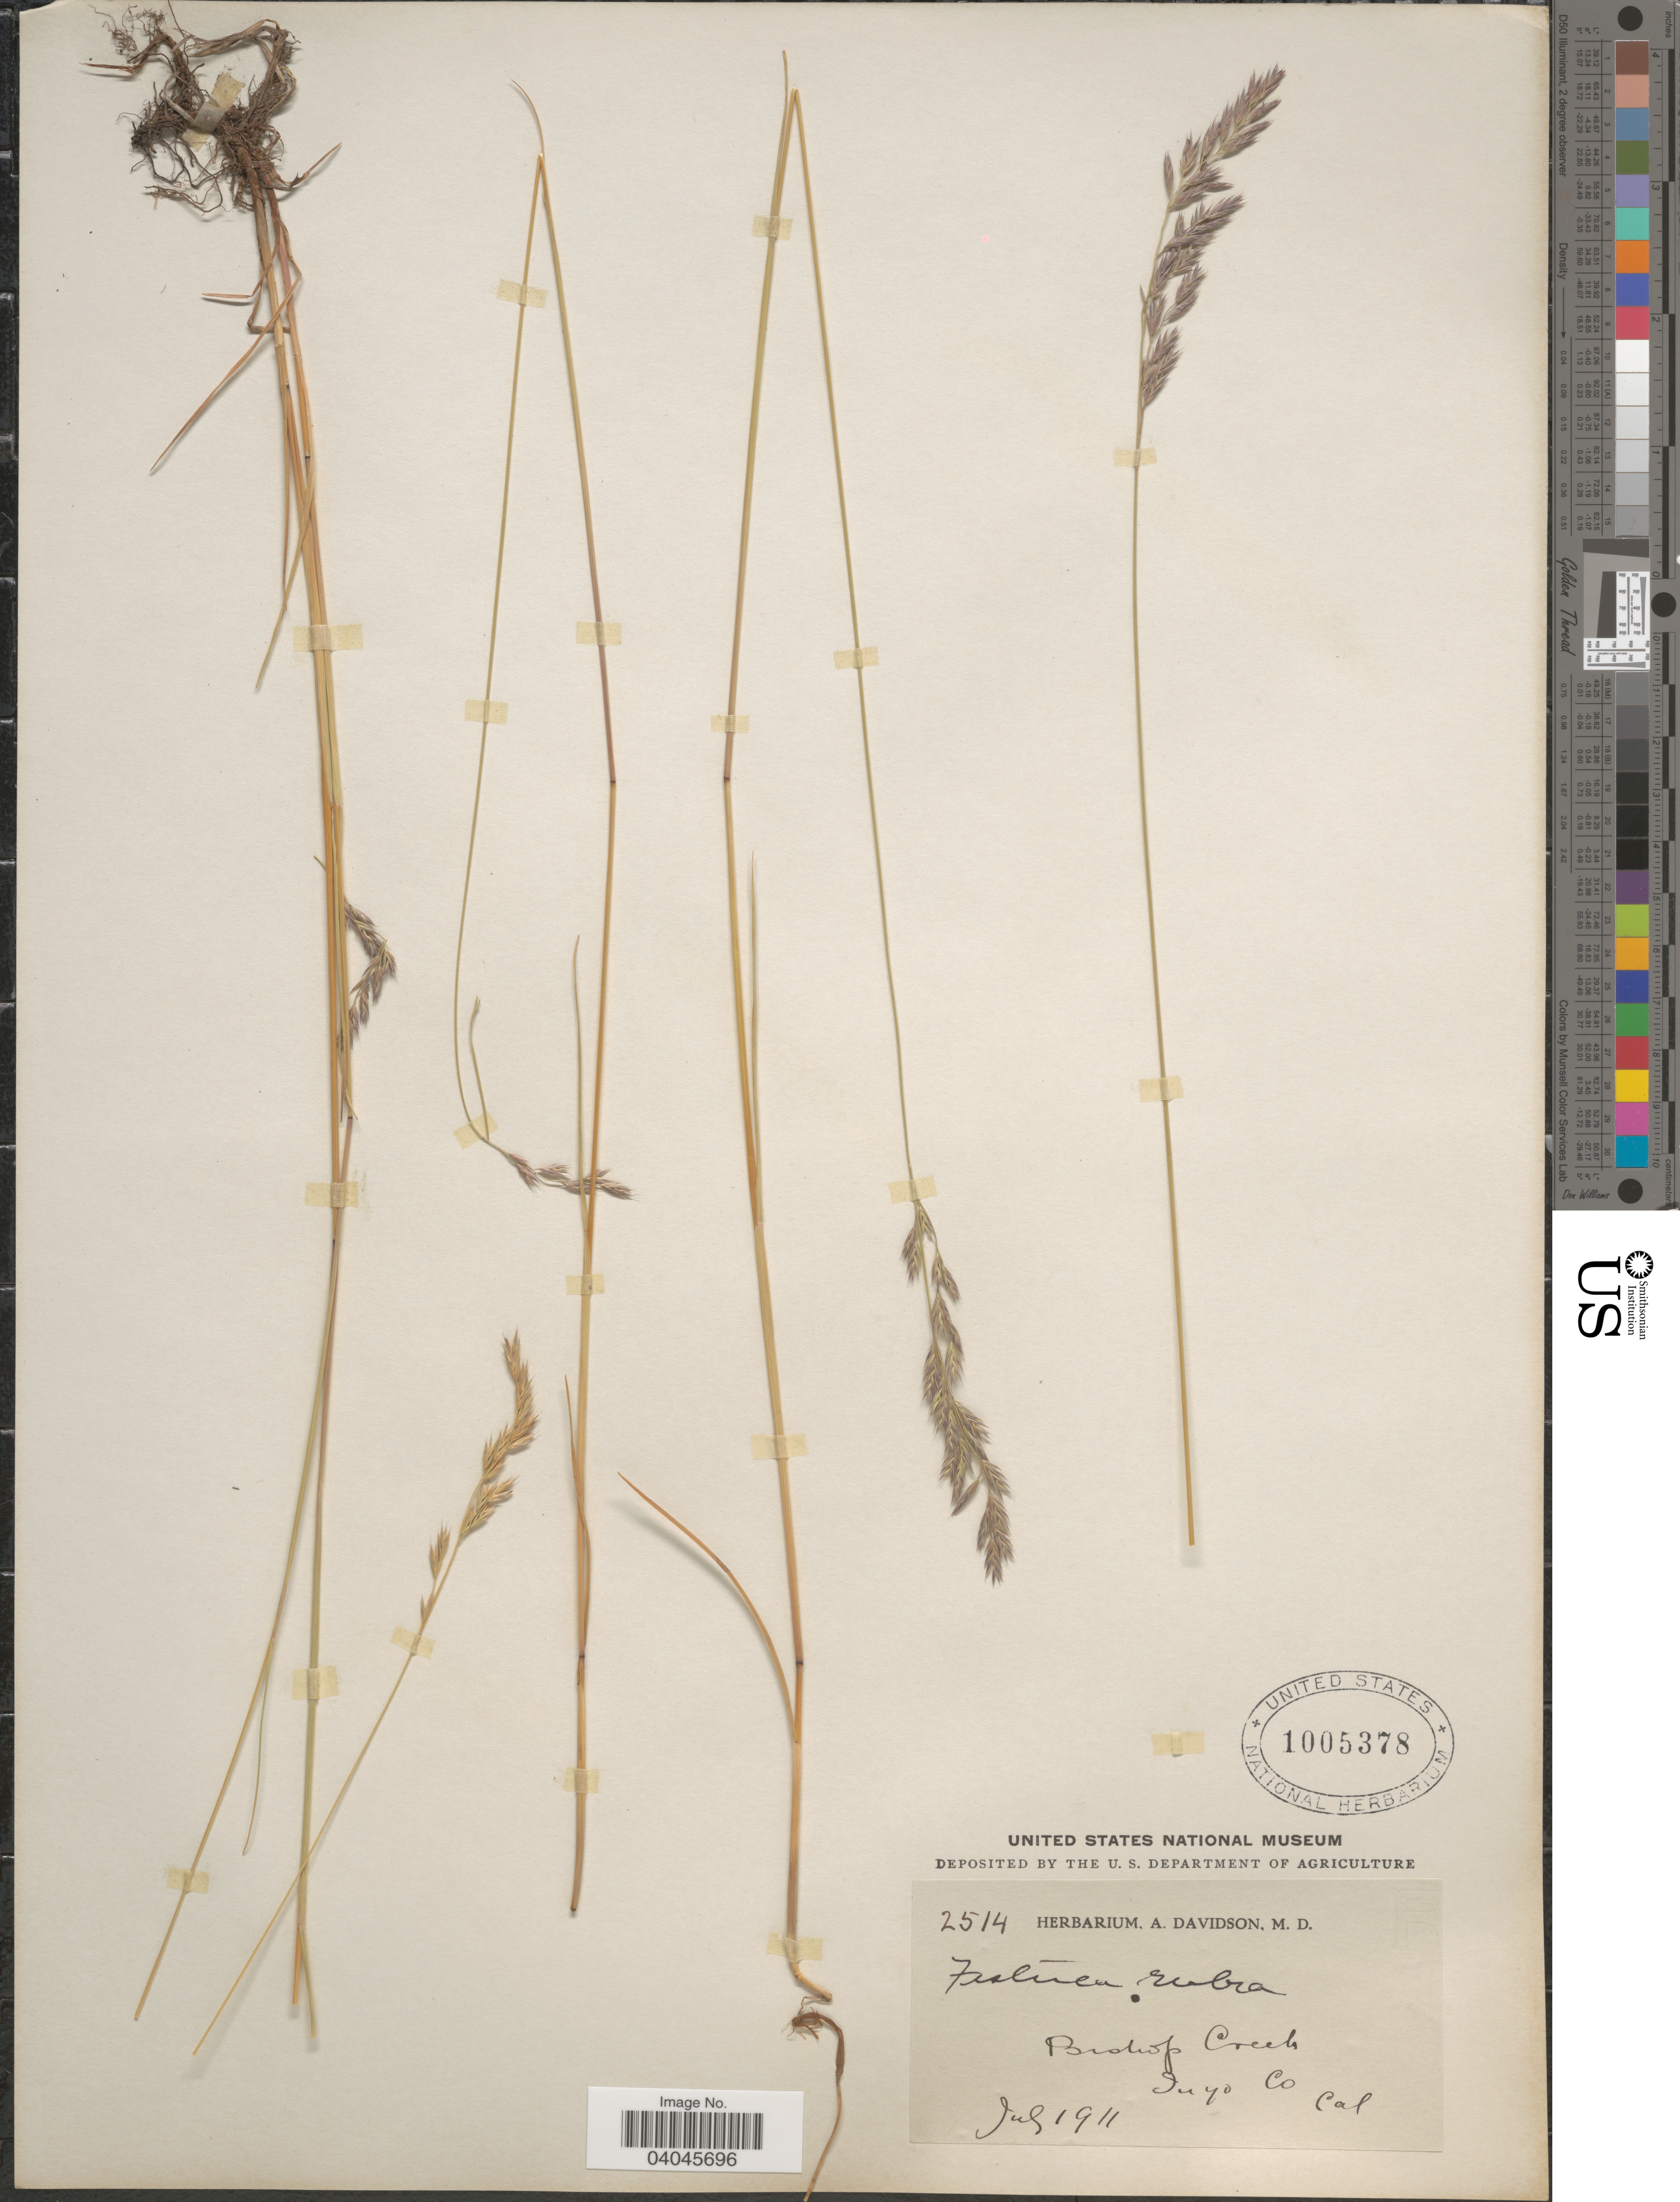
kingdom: Plantae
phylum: Tracheophyta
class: Liliopsida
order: Poales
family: Poaceae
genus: Festuca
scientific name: Festuca rubra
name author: L.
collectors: ex herb. A. Davidson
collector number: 2514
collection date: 1911-07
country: United States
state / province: California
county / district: Inyo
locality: Bishop Creek. Inyo Co.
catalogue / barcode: US 1005378